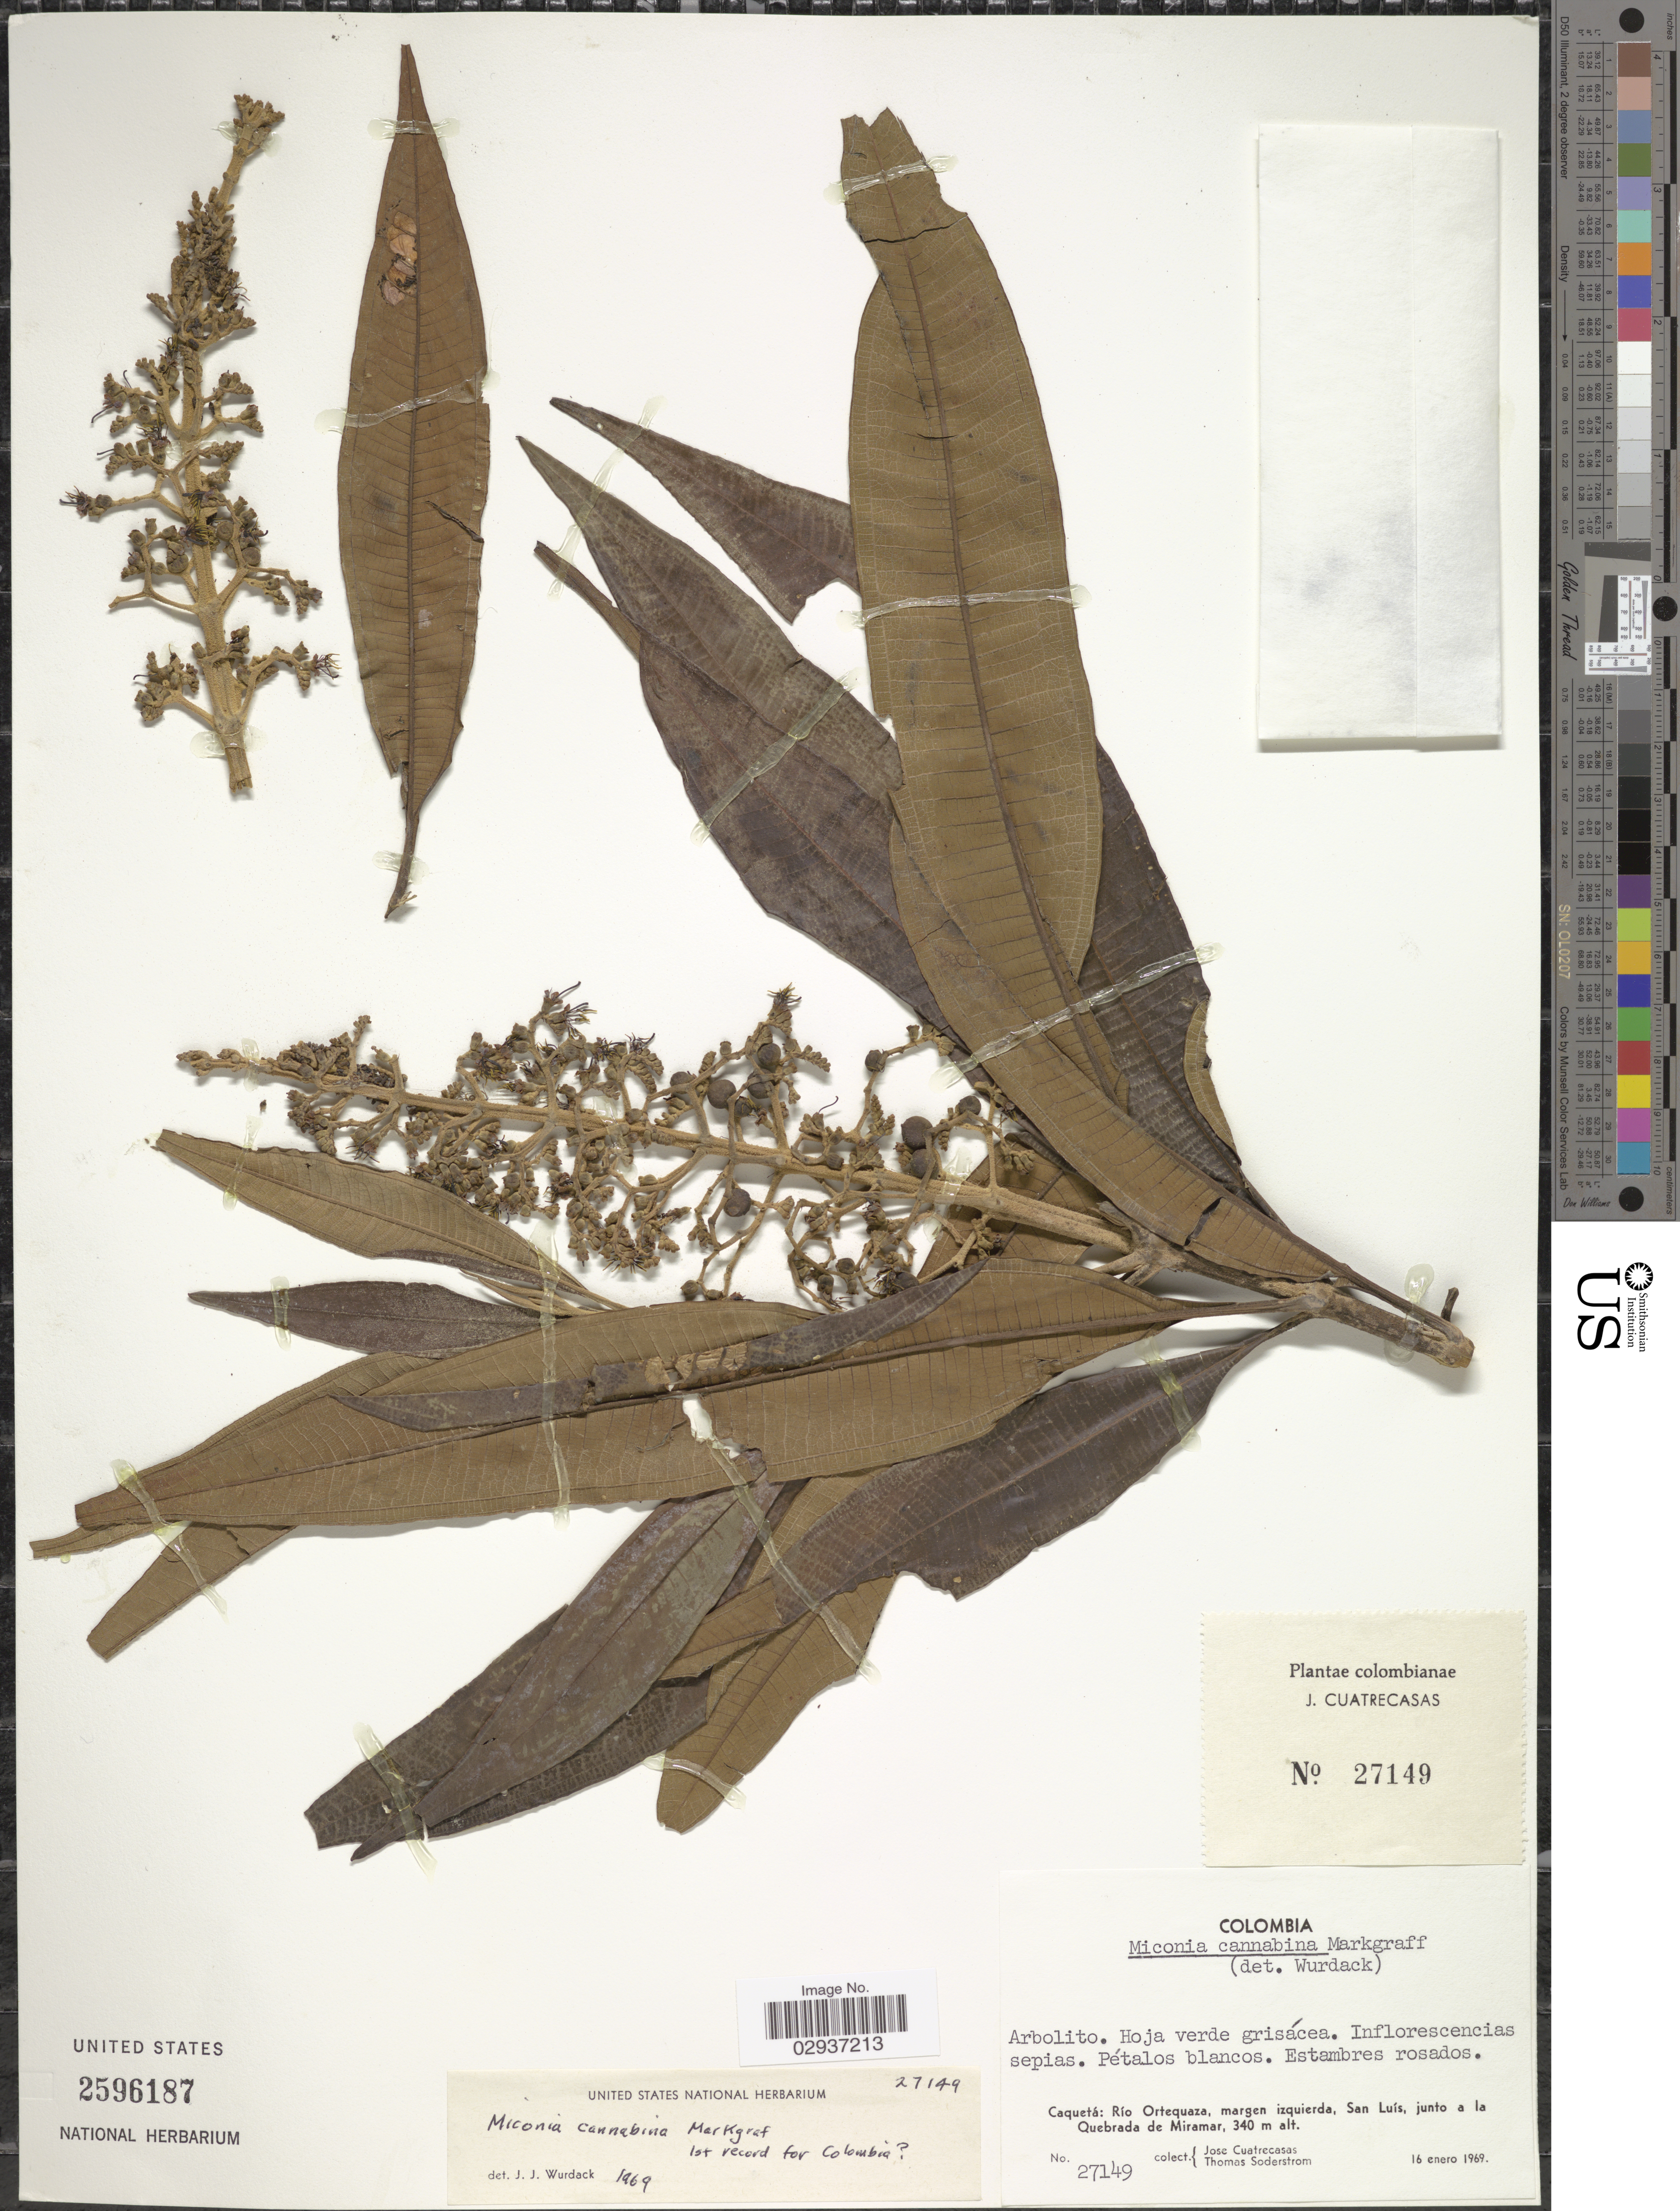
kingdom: Plantae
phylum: Tracheophyta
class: Magnoliopsida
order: Myrtales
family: Melastomataceae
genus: Miconia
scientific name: Miconia cannabina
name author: Markgr.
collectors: J. Cuatrecasas & T. R. Soderstrom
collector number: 27149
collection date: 1969-01-16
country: Colombia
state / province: Caquetá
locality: Caquetá: Río Ortequaza, margen izquierda, San Luís, junto a la Quebrada de Miramar.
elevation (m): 340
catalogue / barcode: US 2596187